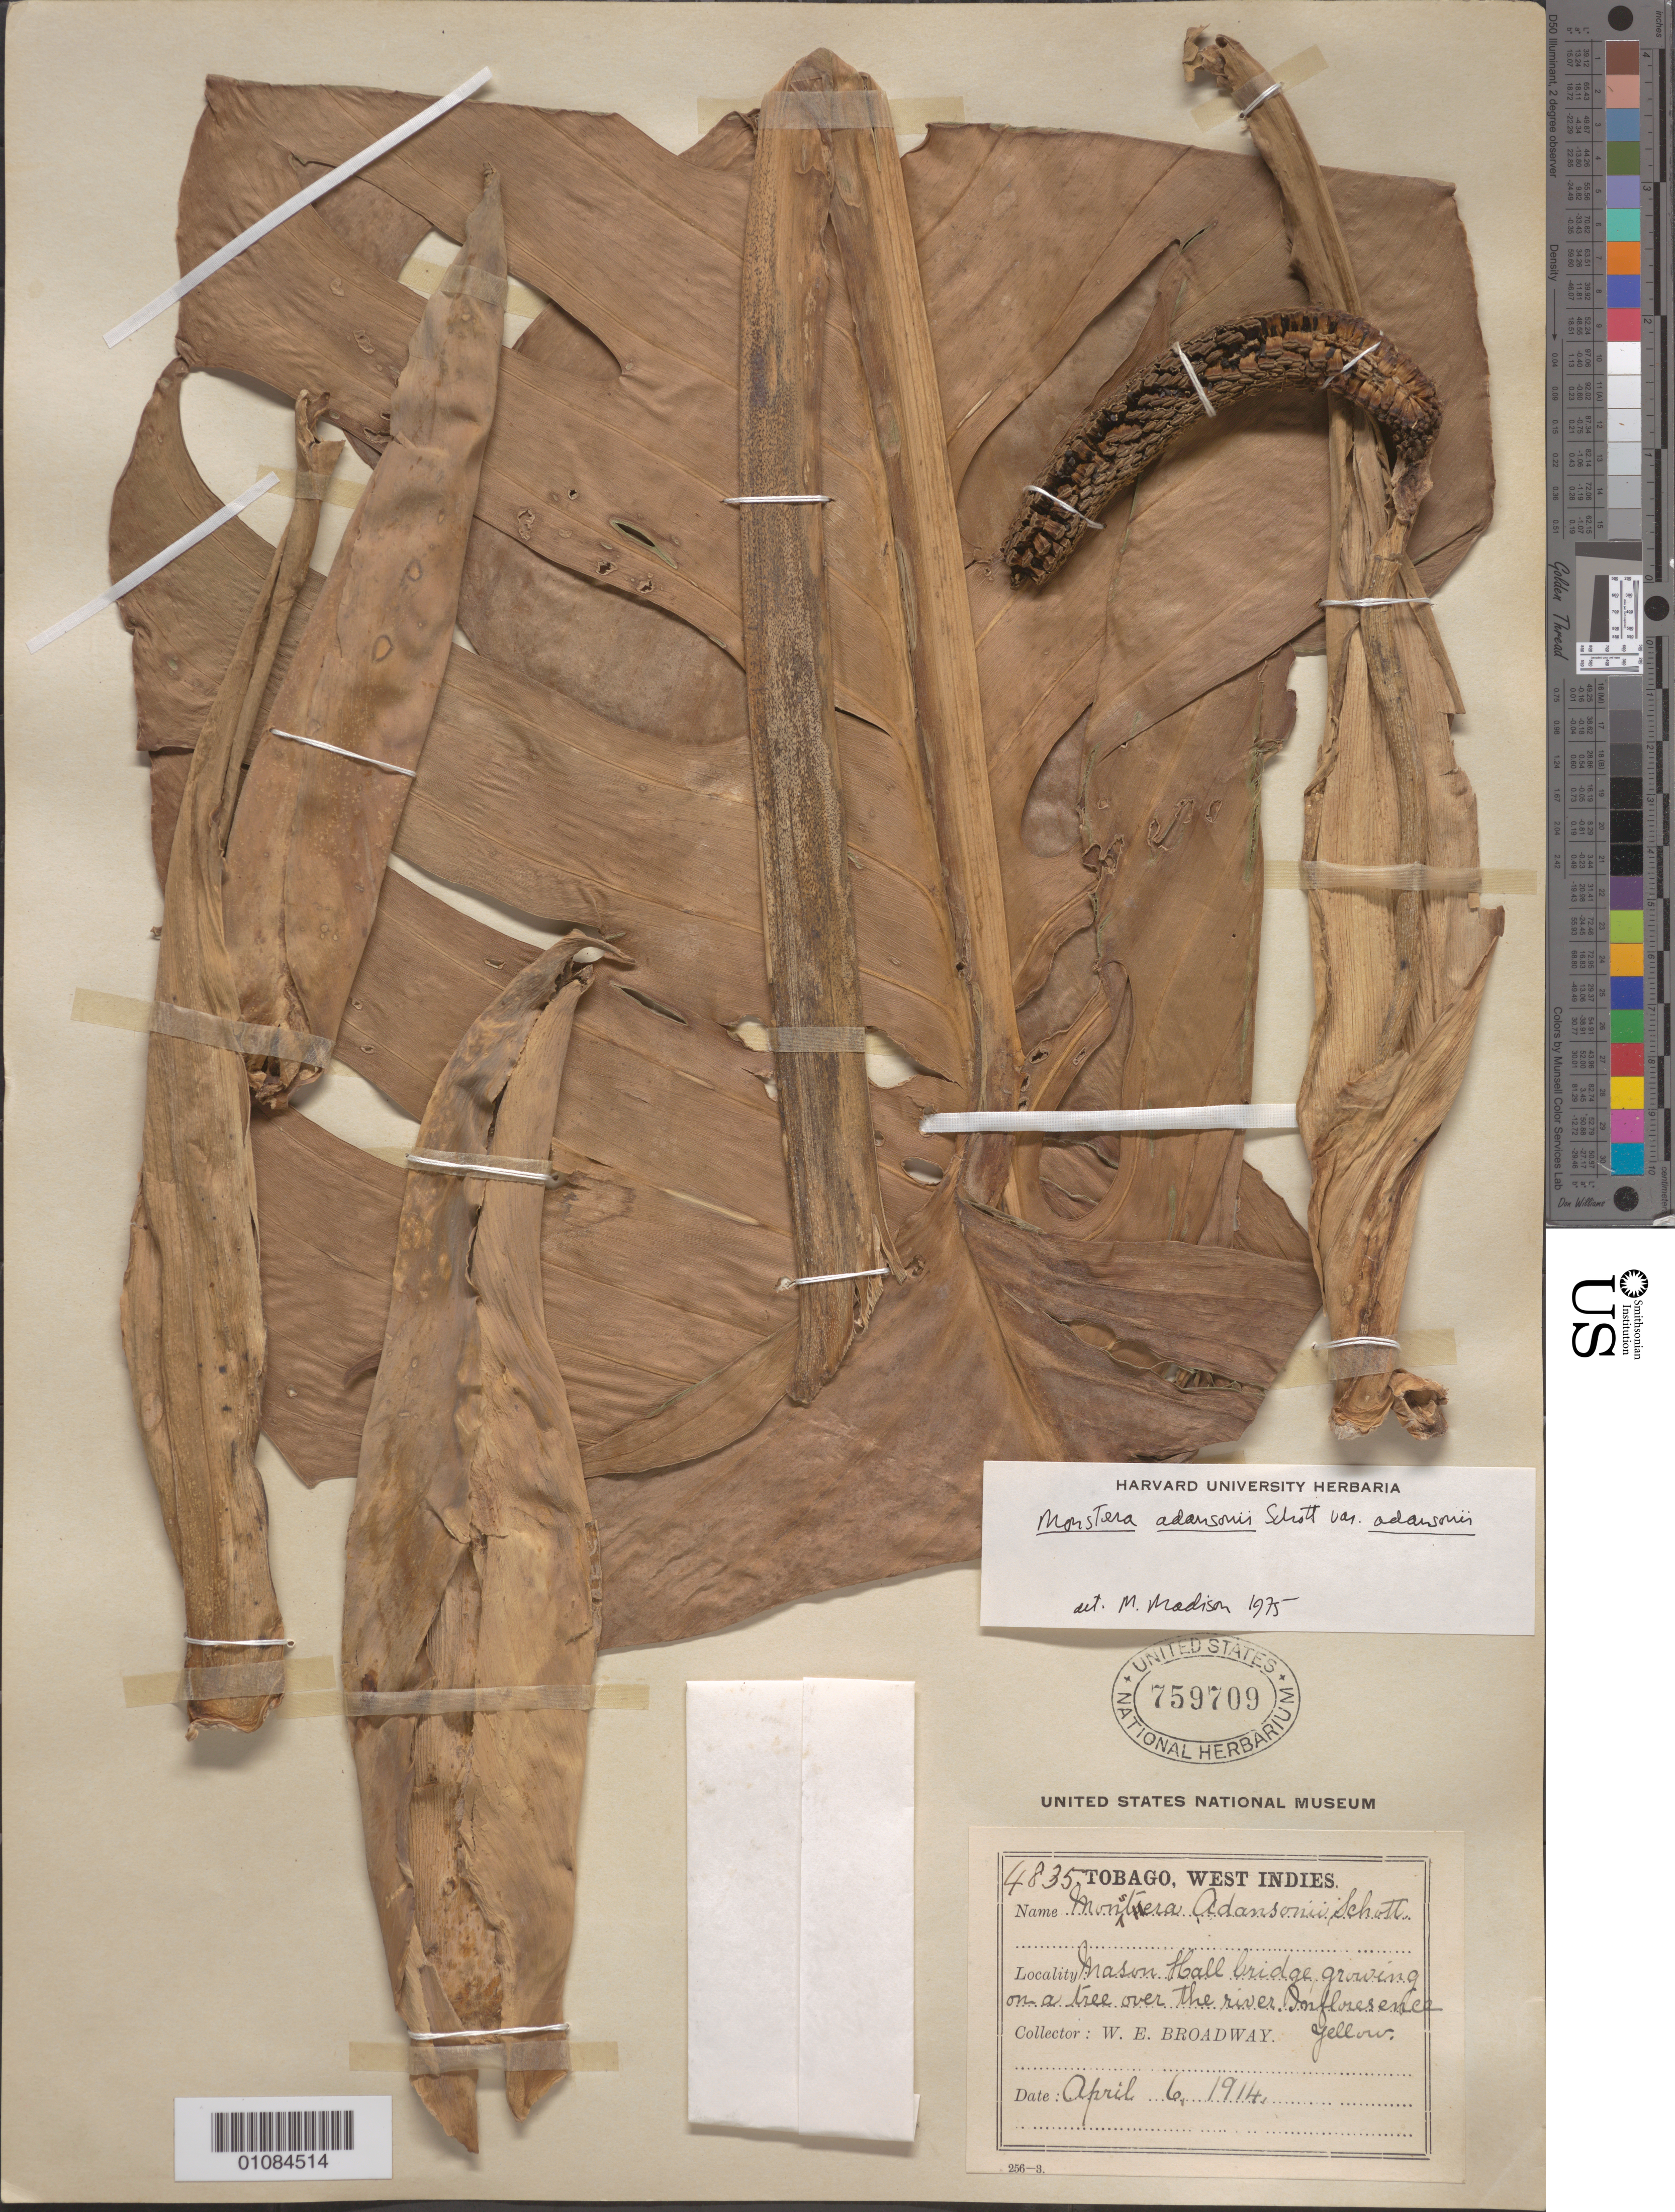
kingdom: Plantae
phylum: Tracheophyta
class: Liliopsida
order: Alismatales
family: Araceae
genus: Monstera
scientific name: Monstera adansonii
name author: Schott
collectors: W. E. Broadway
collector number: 4835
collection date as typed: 06 Apr 1914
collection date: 1914-04-06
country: Trinidad and Tobago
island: Tobago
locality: Mason Hall bridge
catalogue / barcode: US 759709